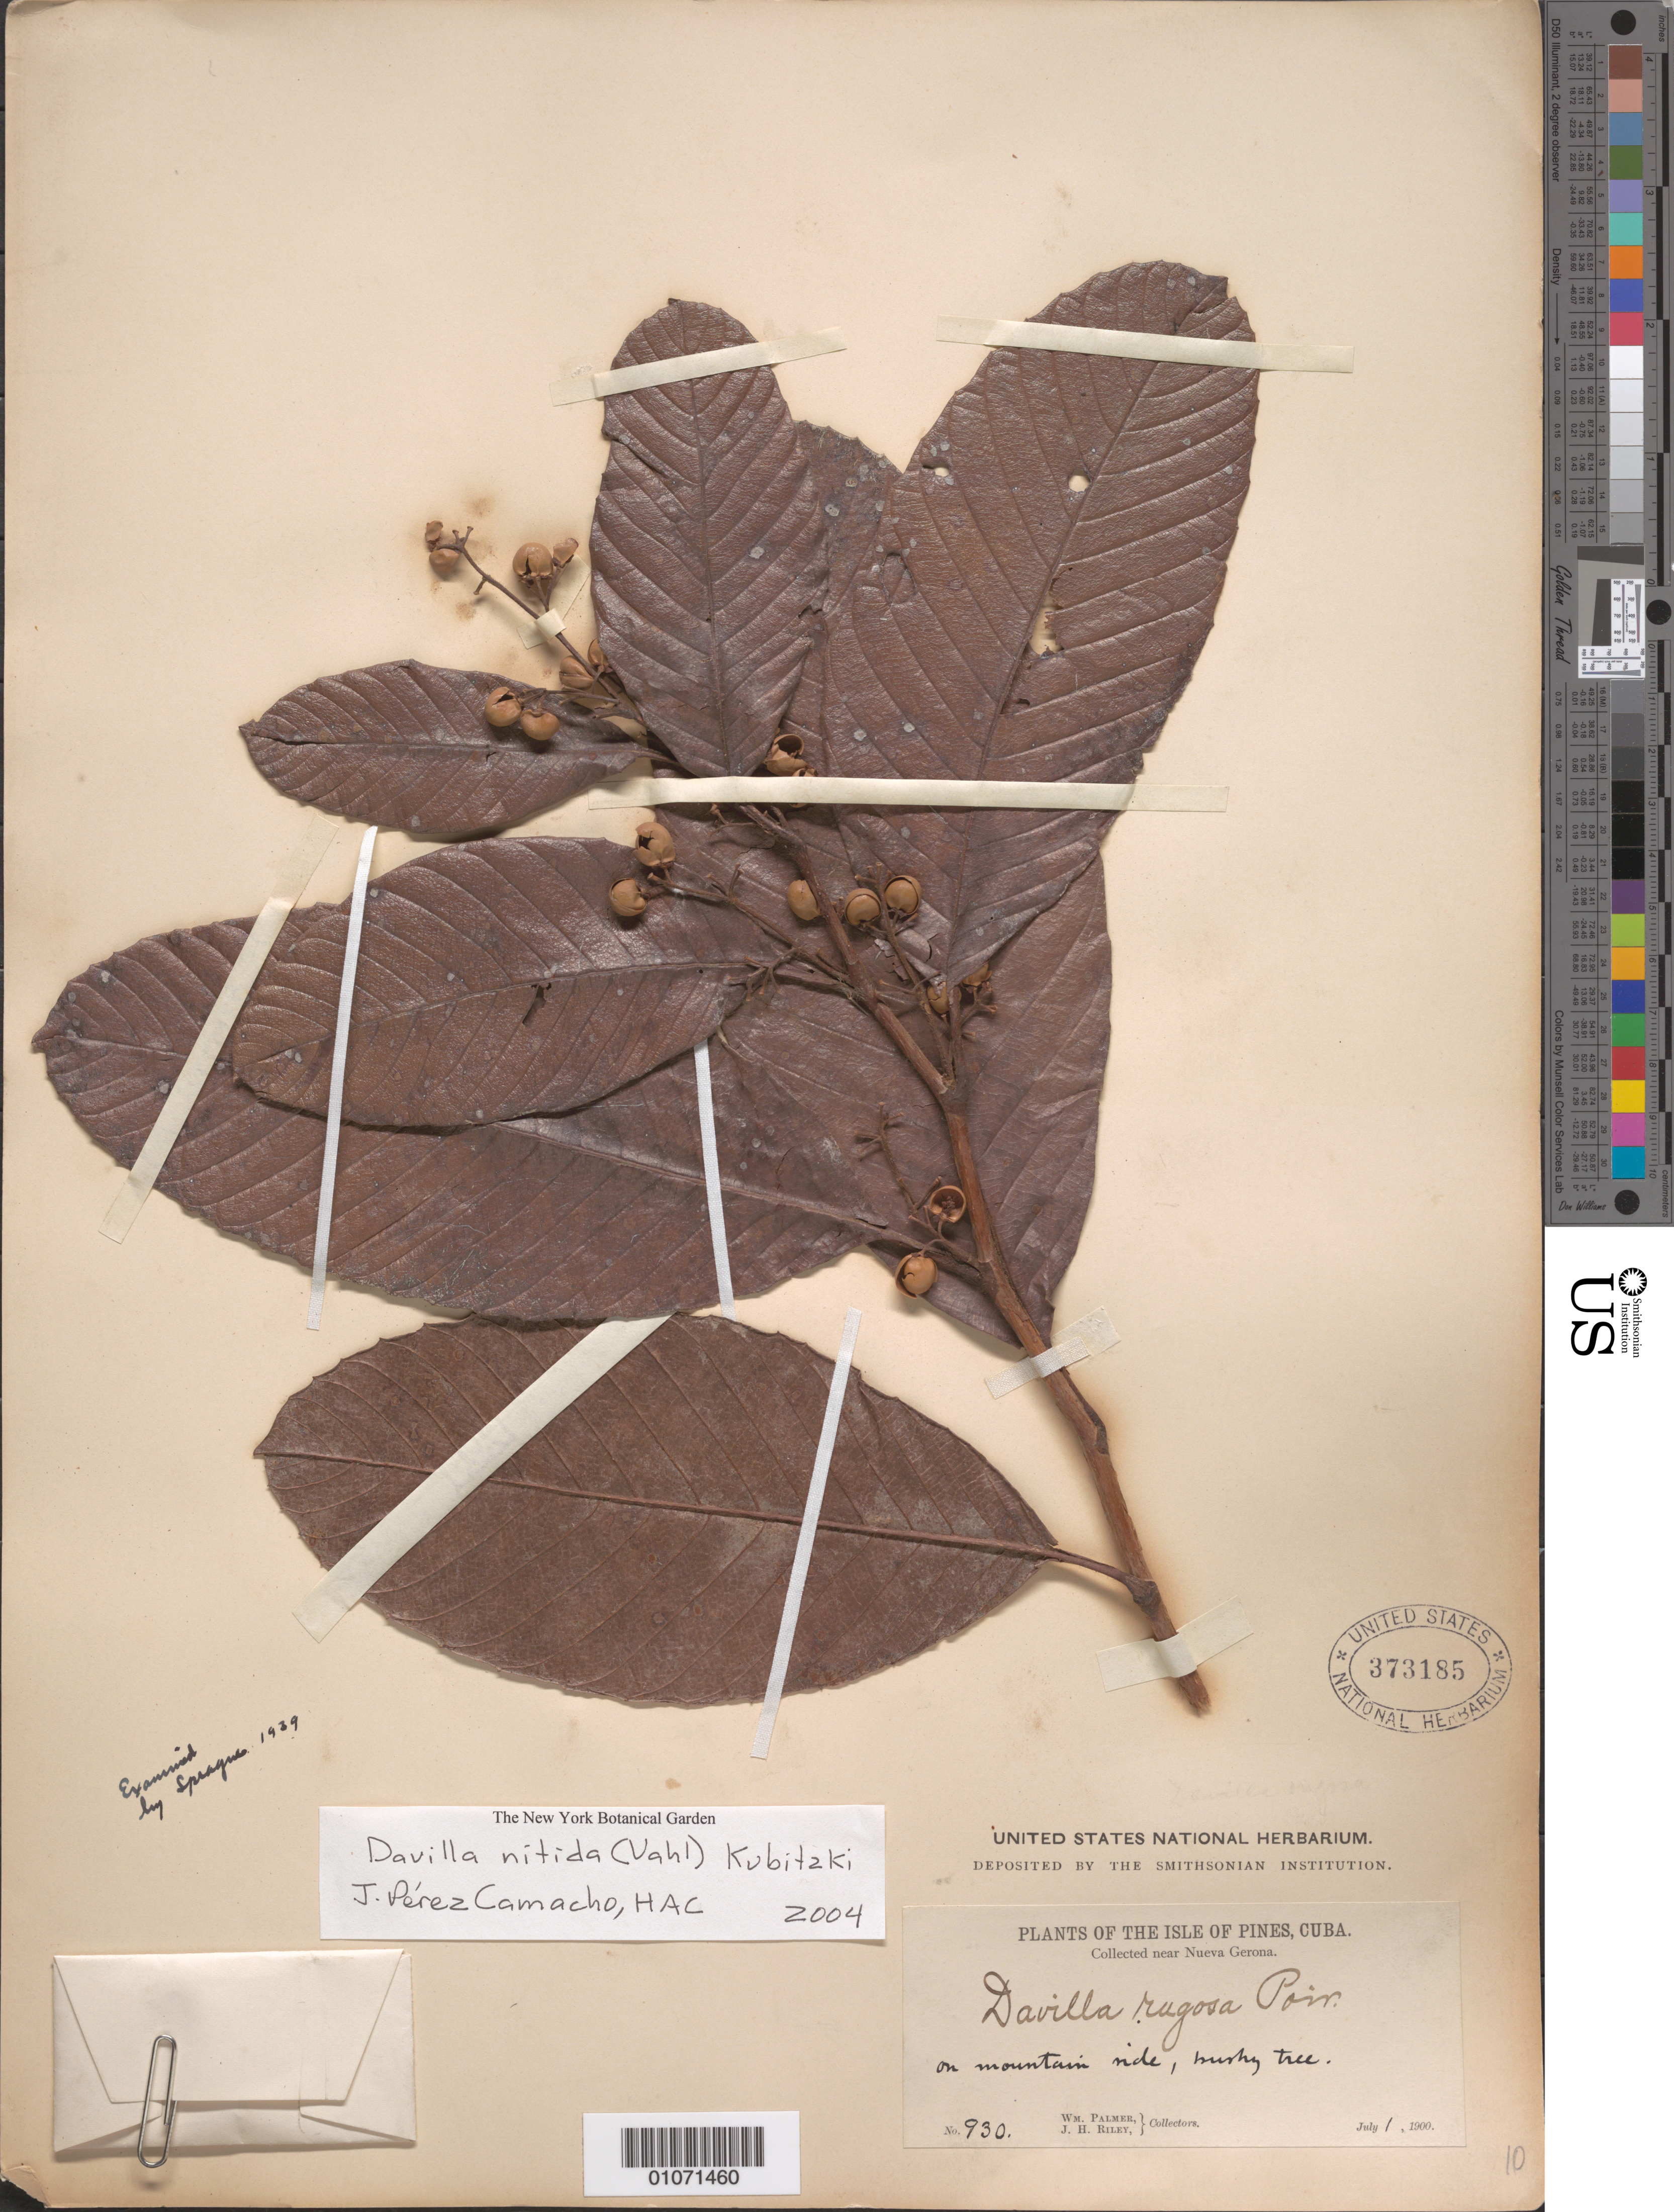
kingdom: Plantae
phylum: Tracheophyta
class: Magnoliopsida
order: Dilleniales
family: Dilleniaceae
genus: Davilla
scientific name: Davilla nitida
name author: (Vahl) Kubitzki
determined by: Peréz-Camacho, J.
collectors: W. Palmer & J. H. Riley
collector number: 930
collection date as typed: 01 Jul 1900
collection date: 1900-07-01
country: Cuba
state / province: Isla de La Juventud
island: Isla de la Juventud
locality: Nueva Gerona, near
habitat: On mountain side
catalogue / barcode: US 373185